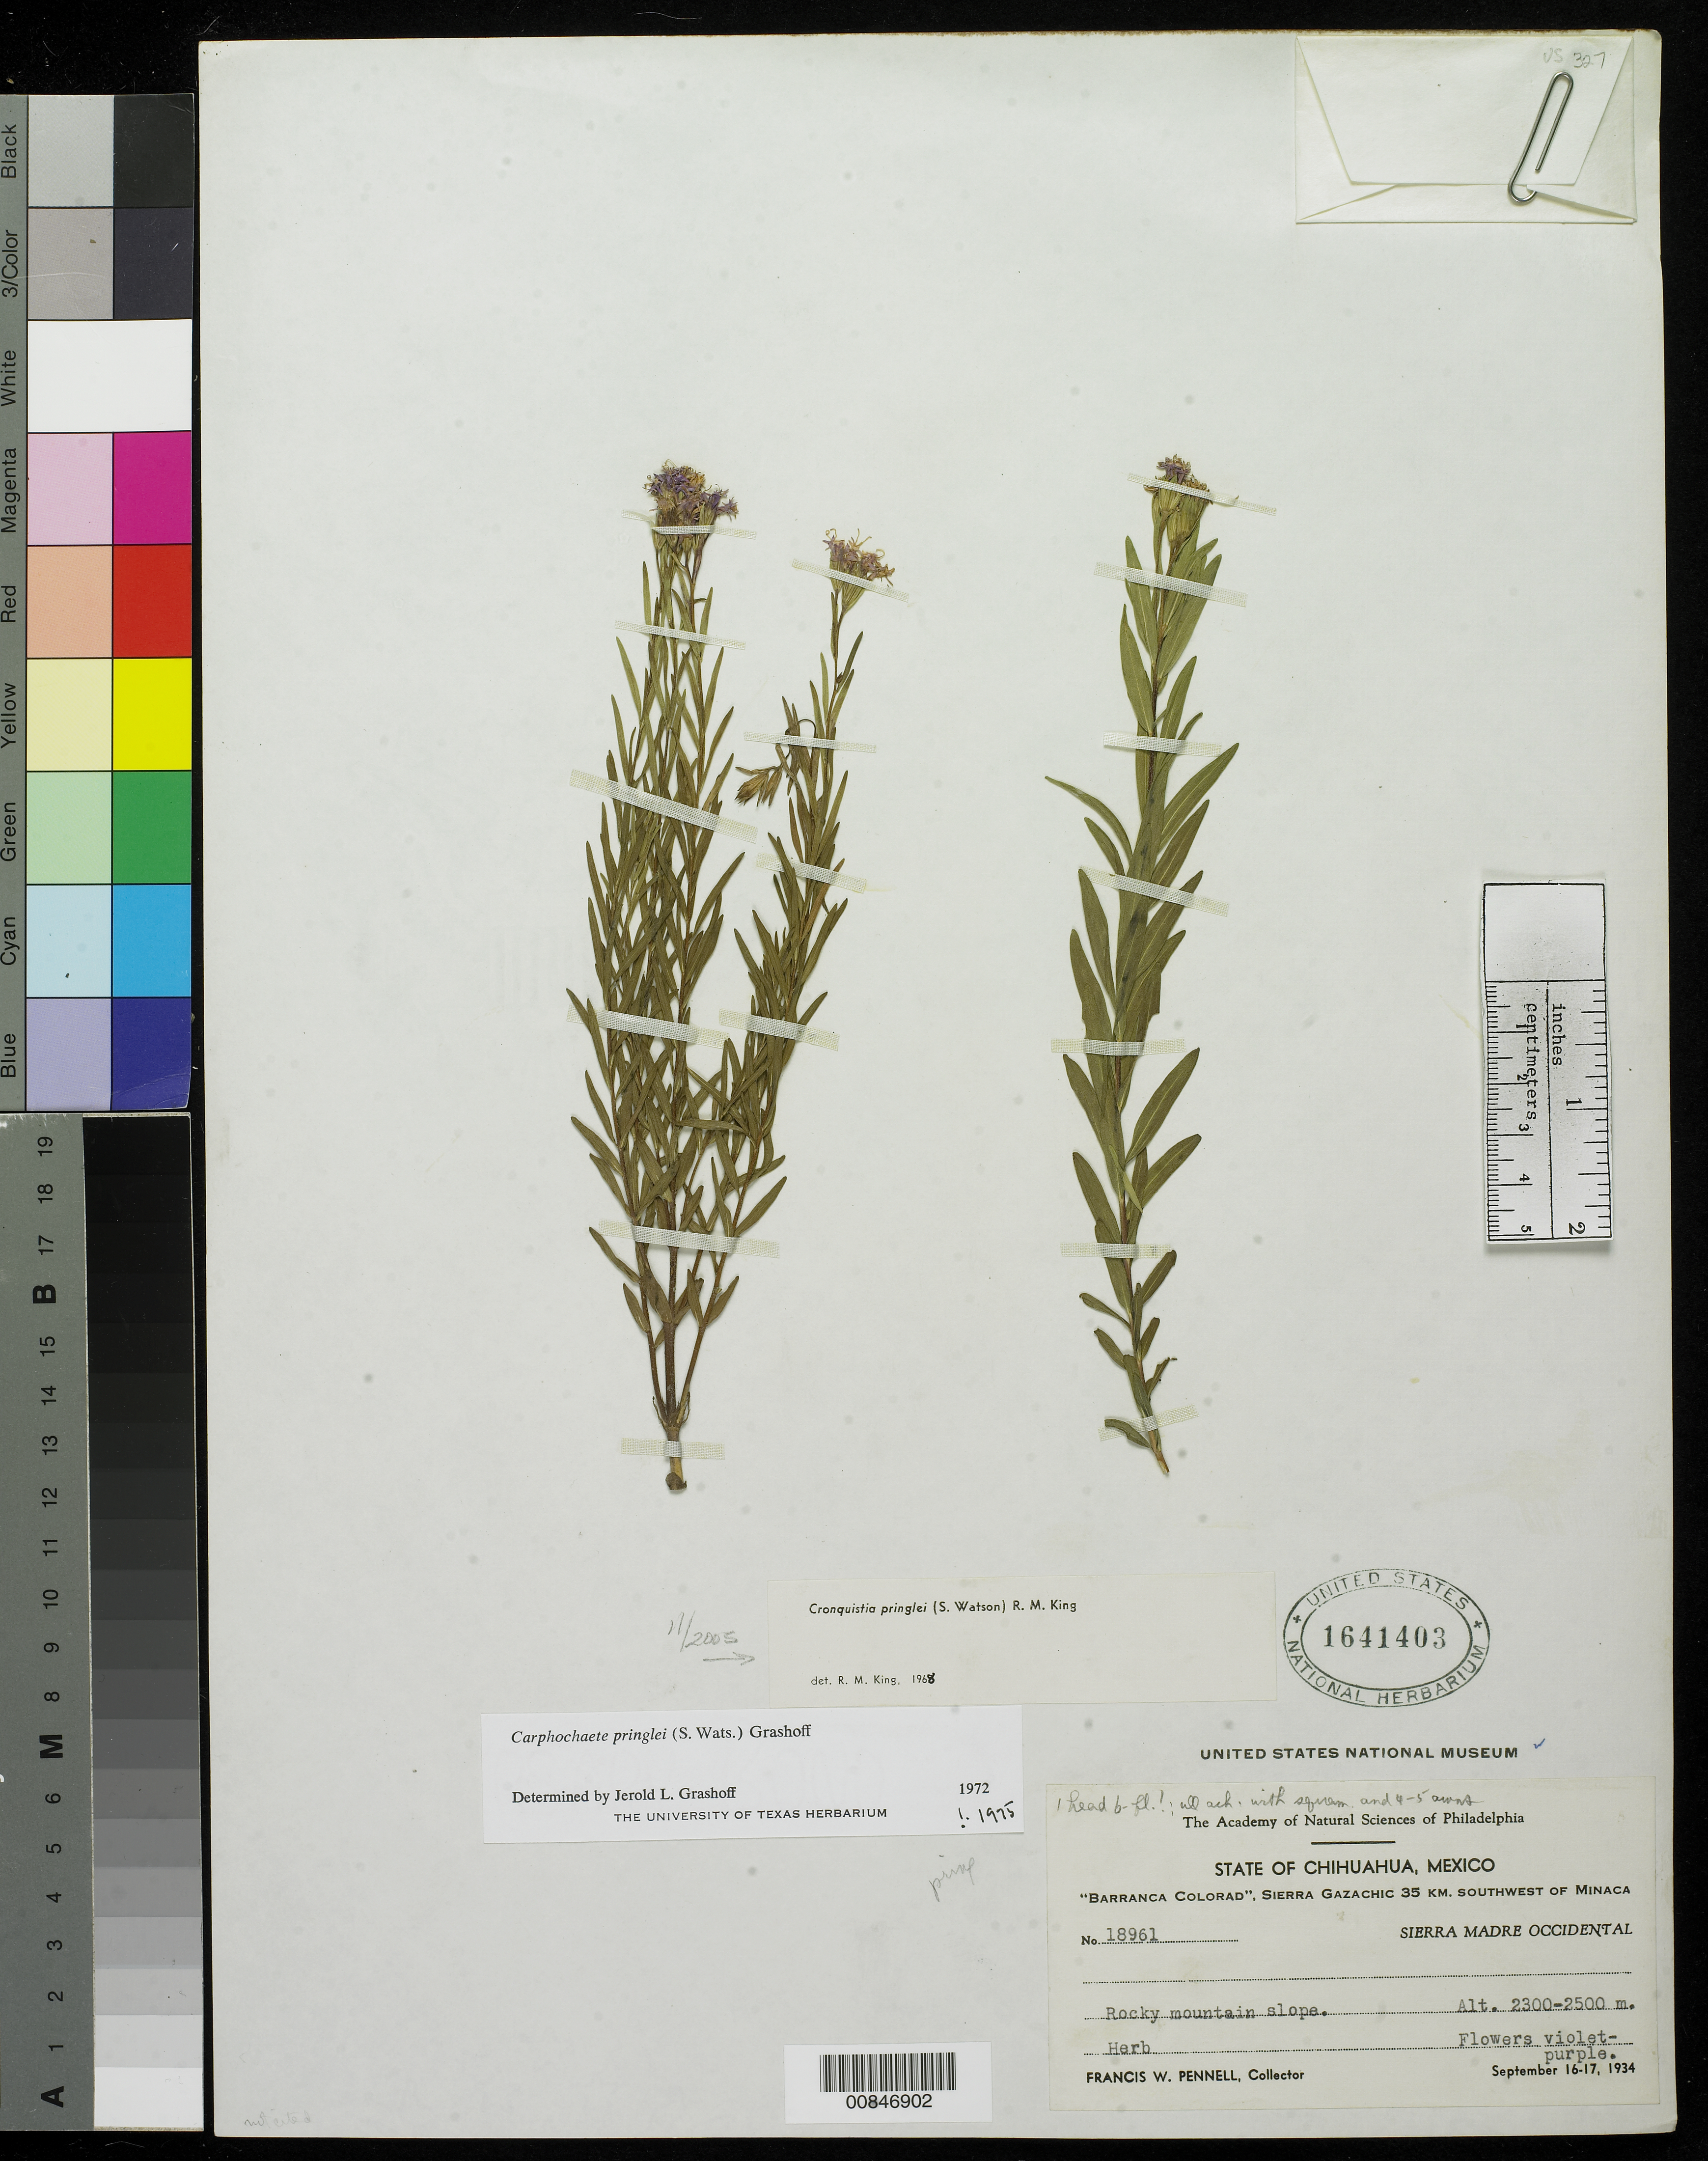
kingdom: Plantae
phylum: Tracheophyta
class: Magnoliopsida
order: Asterales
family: Asteraceae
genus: Cronquistia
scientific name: Cronquistia pringlei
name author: (S. Watson) R.M. King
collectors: F. W. Pennell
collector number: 18961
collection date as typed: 16 Sep 1934 to 17 Sep 1934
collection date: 1934-09-16/1934-09-17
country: Mexico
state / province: Chihuahua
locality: Barranca Colorad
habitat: Rocky mountain slope.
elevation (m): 2500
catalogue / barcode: US 1641403